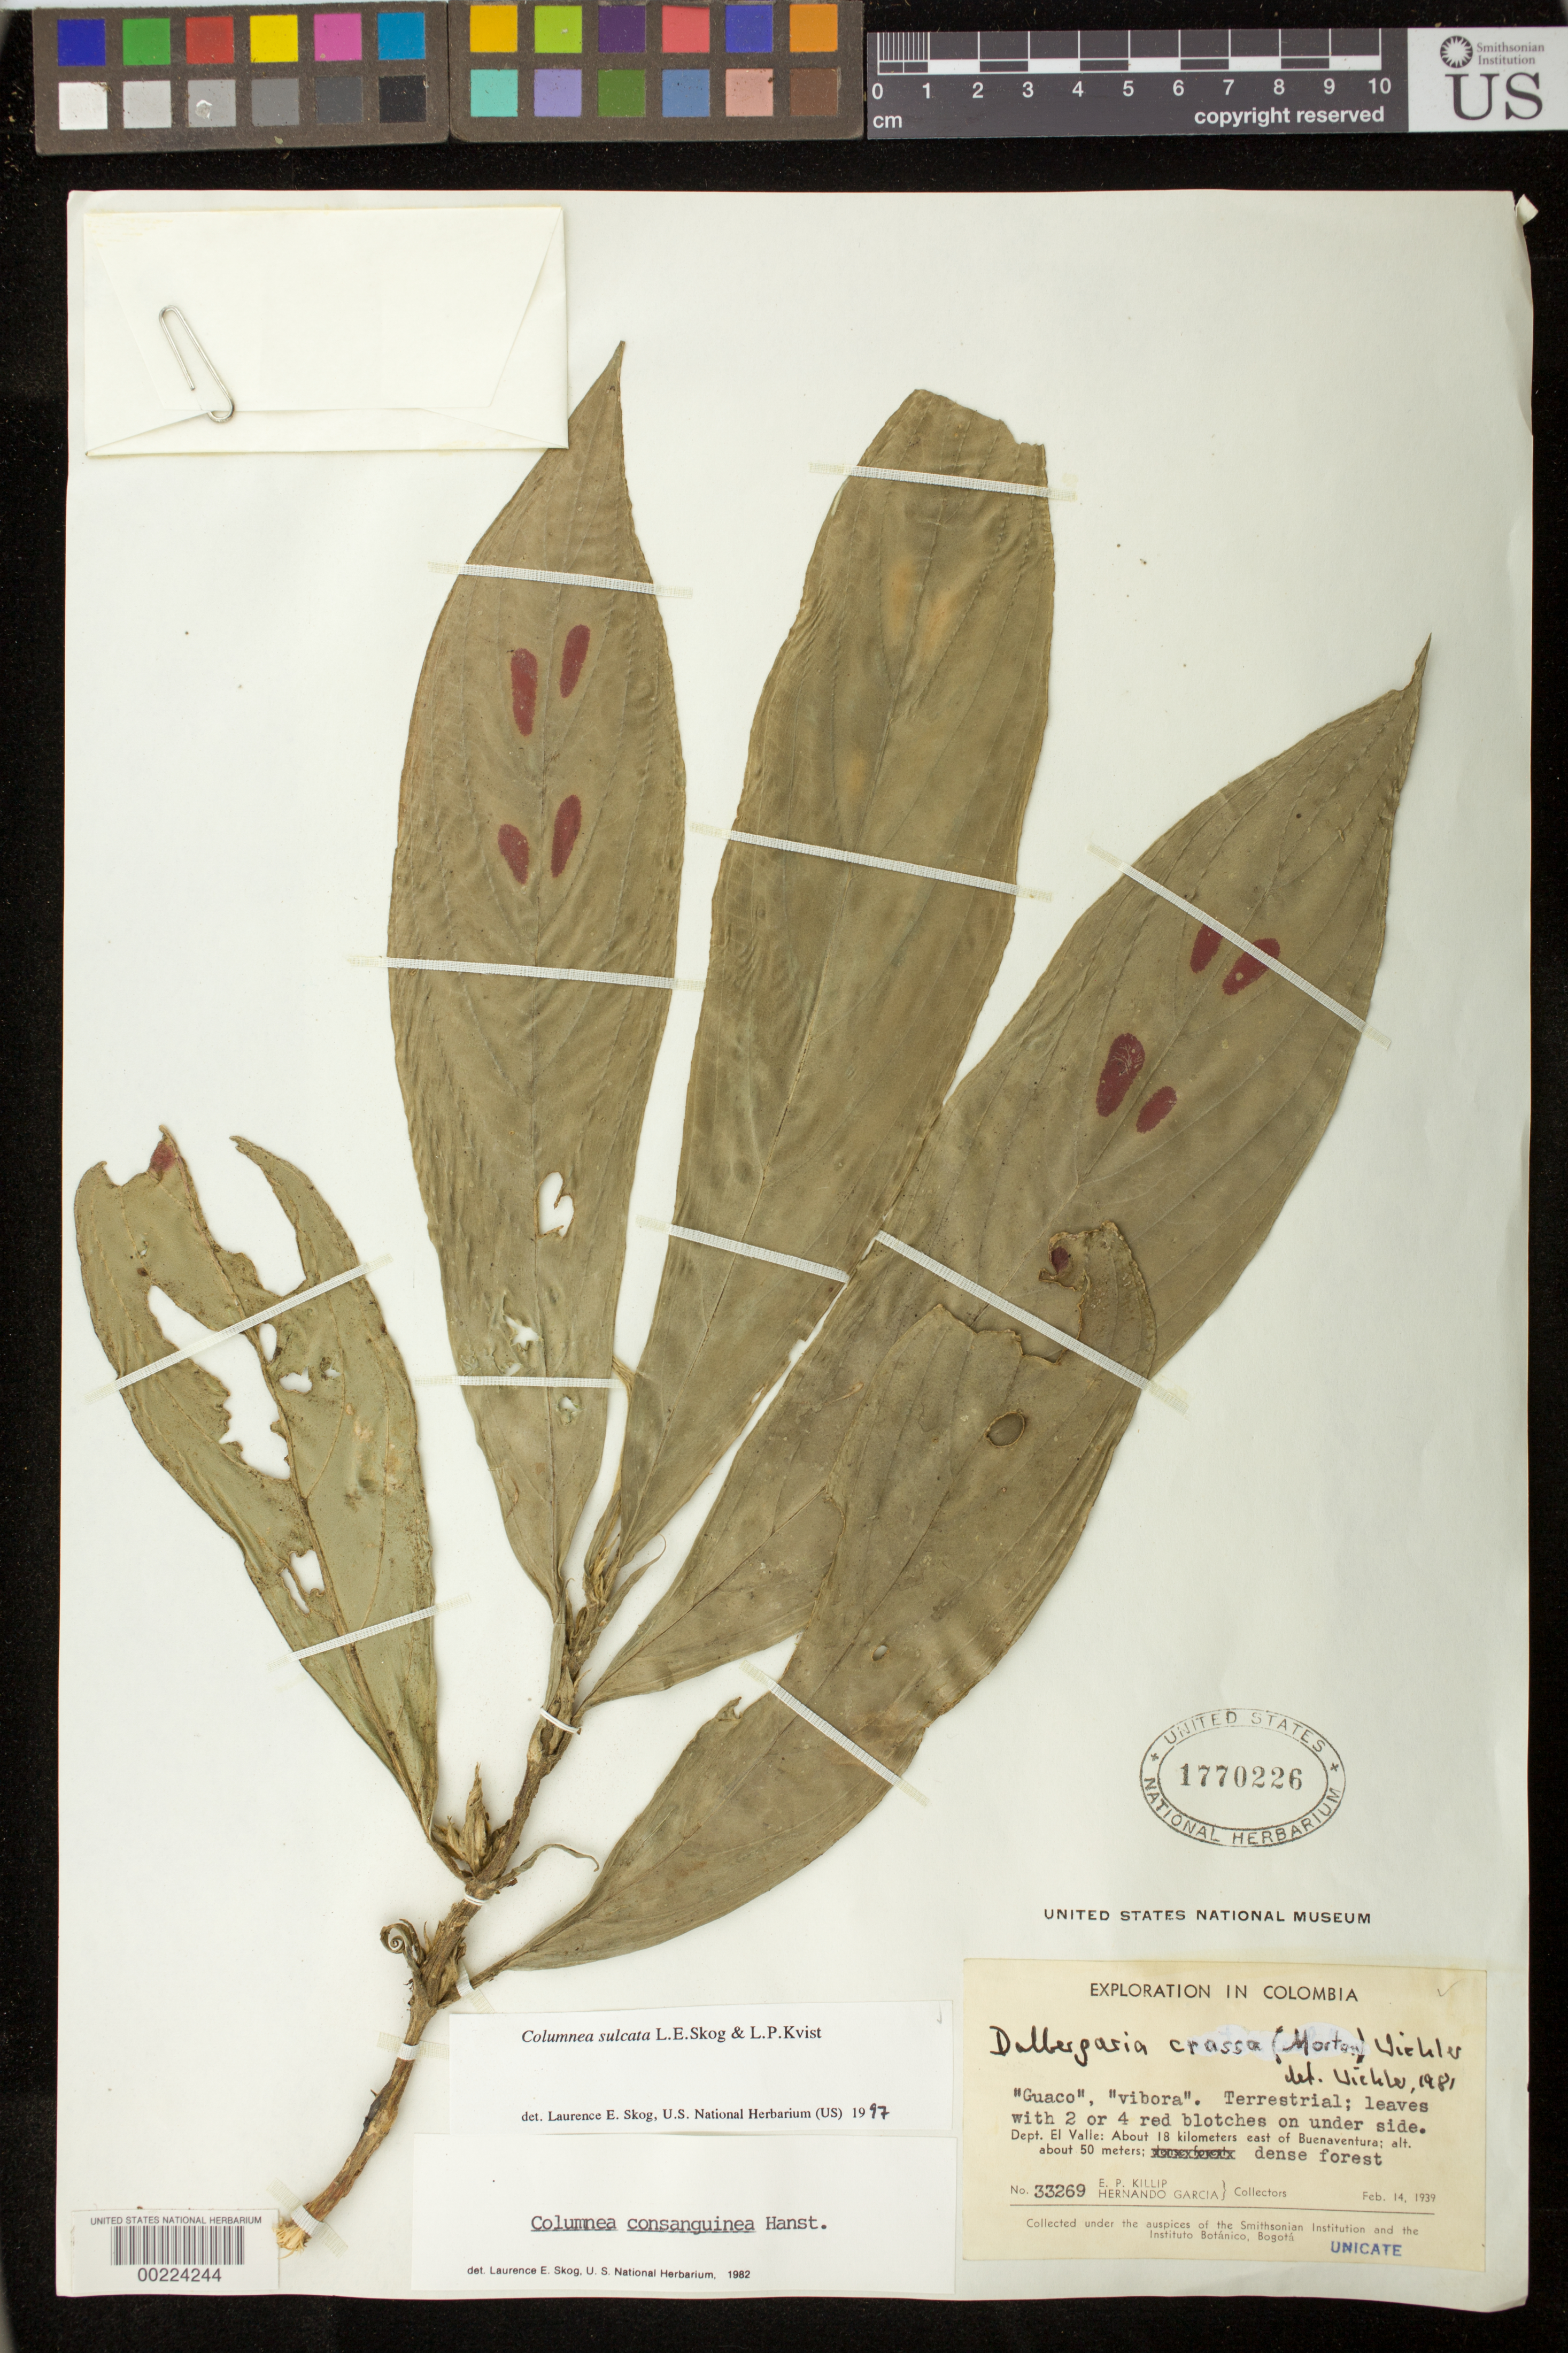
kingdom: Plantae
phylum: Tracheophyta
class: Magnoliopsida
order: Lamiales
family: Gesneriaceae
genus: Columnea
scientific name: Columnea sulcata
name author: L.E. Skog & L.P. Kvist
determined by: Skog, Laurence E.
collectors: E. P. Killip & H. Garcia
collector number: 33269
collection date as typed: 14 Feb 1939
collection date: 1939-02-14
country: Colombia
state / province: Valle del Cauca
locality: About 18 km E of Buenaventura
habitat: Dense forest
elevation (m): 50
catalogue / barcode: US 1770226